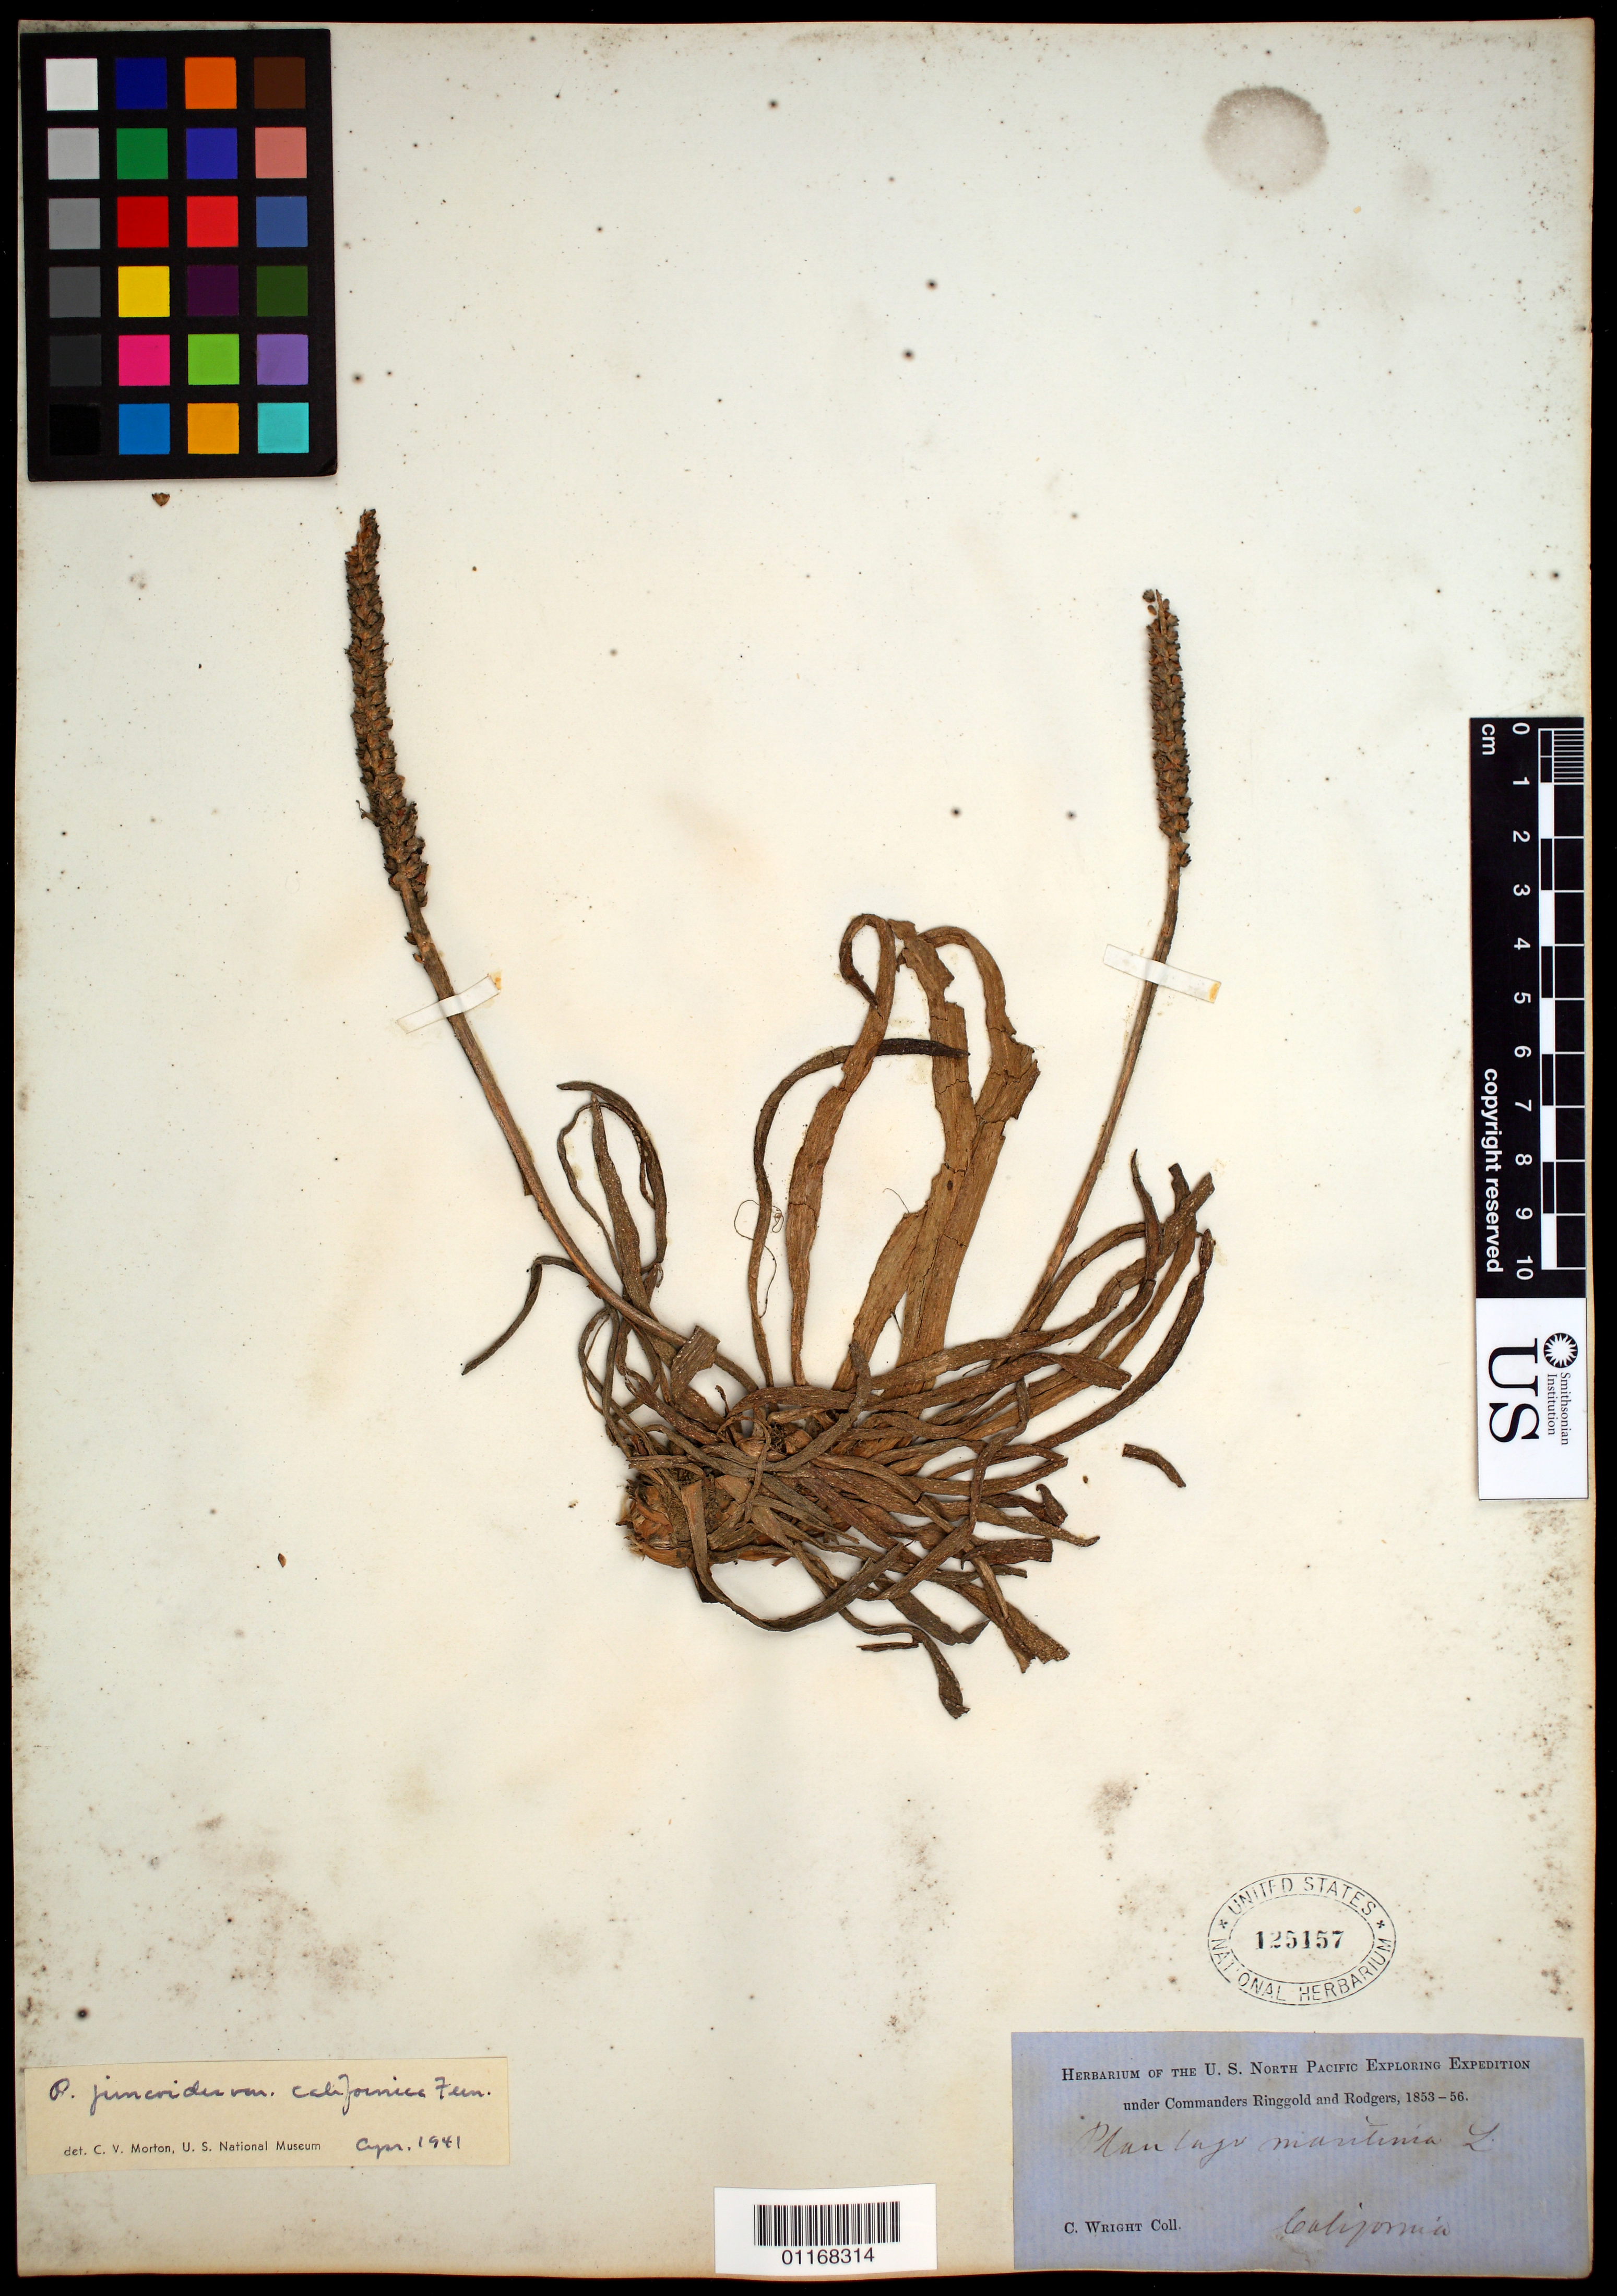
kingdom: Plantae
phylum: Tracheophyta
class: Magnoliopsida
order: Lamiales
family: Plantaginaceae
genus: Plantago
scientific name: Plantago maritima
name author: L.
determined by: Shipunov, Alexey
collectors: C. Wright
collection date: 1853/1856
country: United States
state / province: California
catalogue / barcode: US 125157